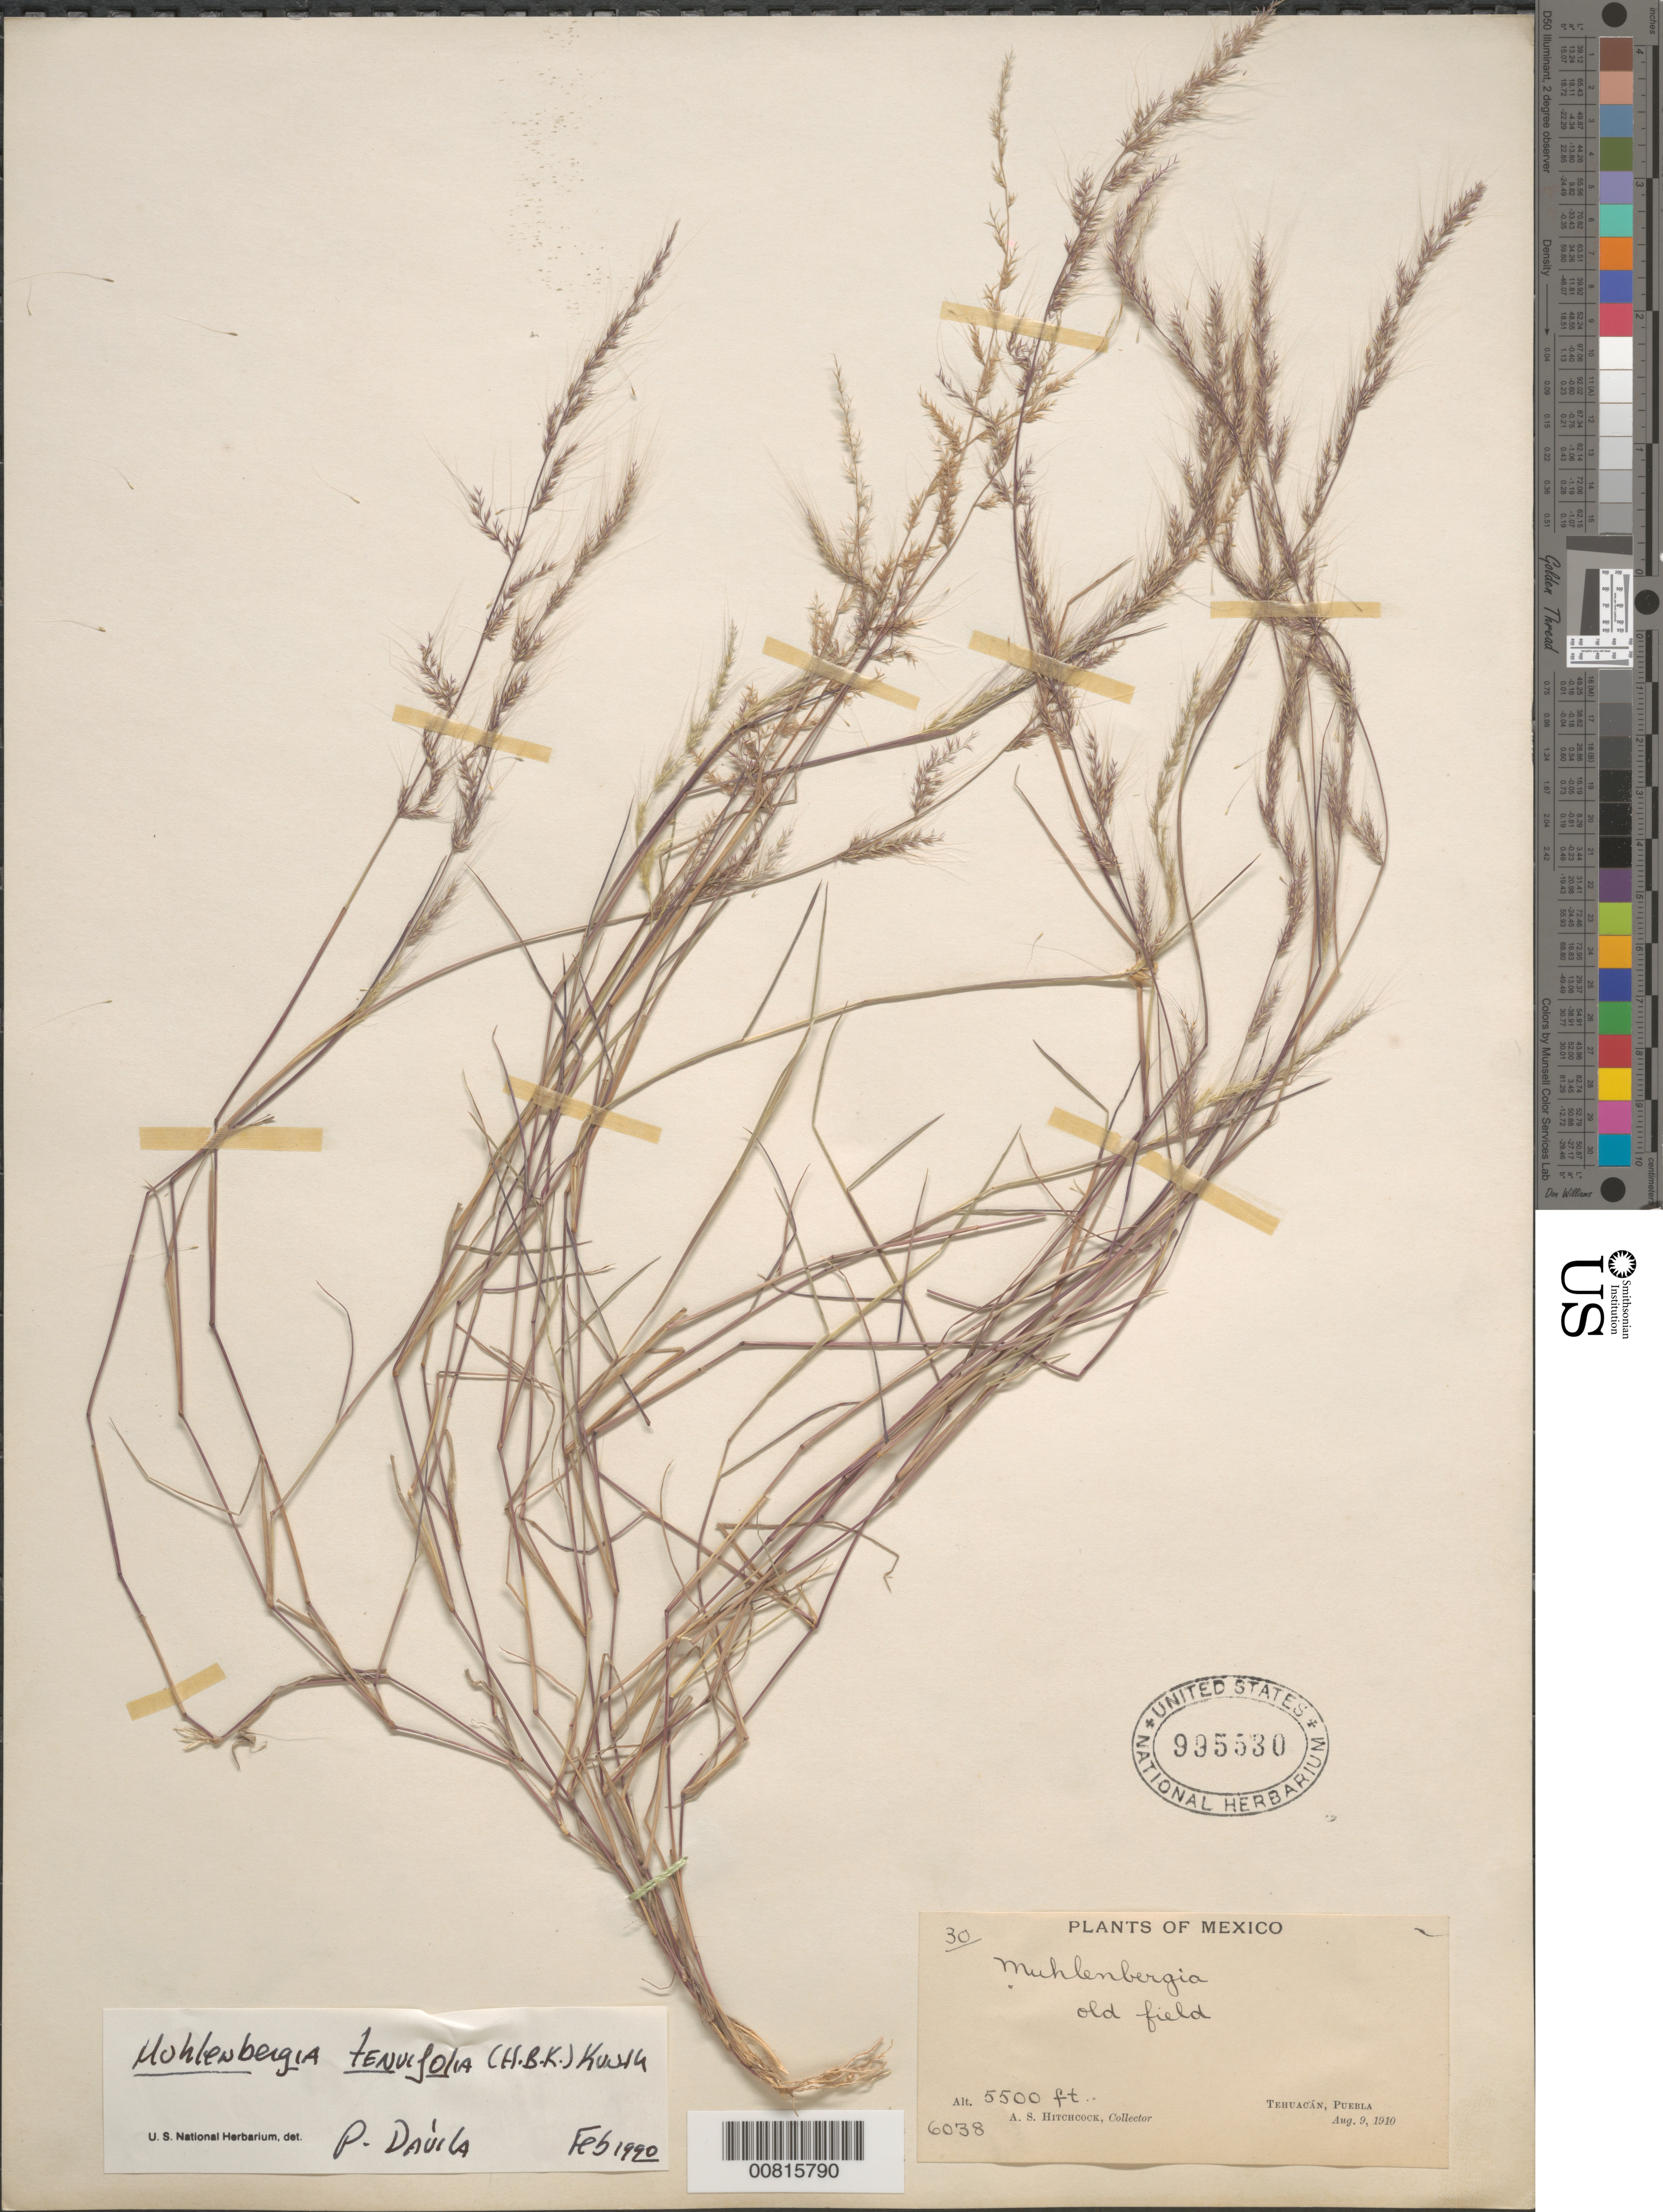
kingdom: Plantae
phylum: Tracheophyta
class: Liliopsida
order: Poales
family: Poaceae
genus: Muhlenbergia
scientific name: Muhlenbergia tenuifolia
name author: (Kunth) Kunth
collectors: A. S. Hitchcock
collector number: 6038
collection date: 1910-08-09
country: Mexico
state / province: Puebla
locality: Tehuacan, Pue.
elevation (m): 1676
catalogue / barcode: US 995530